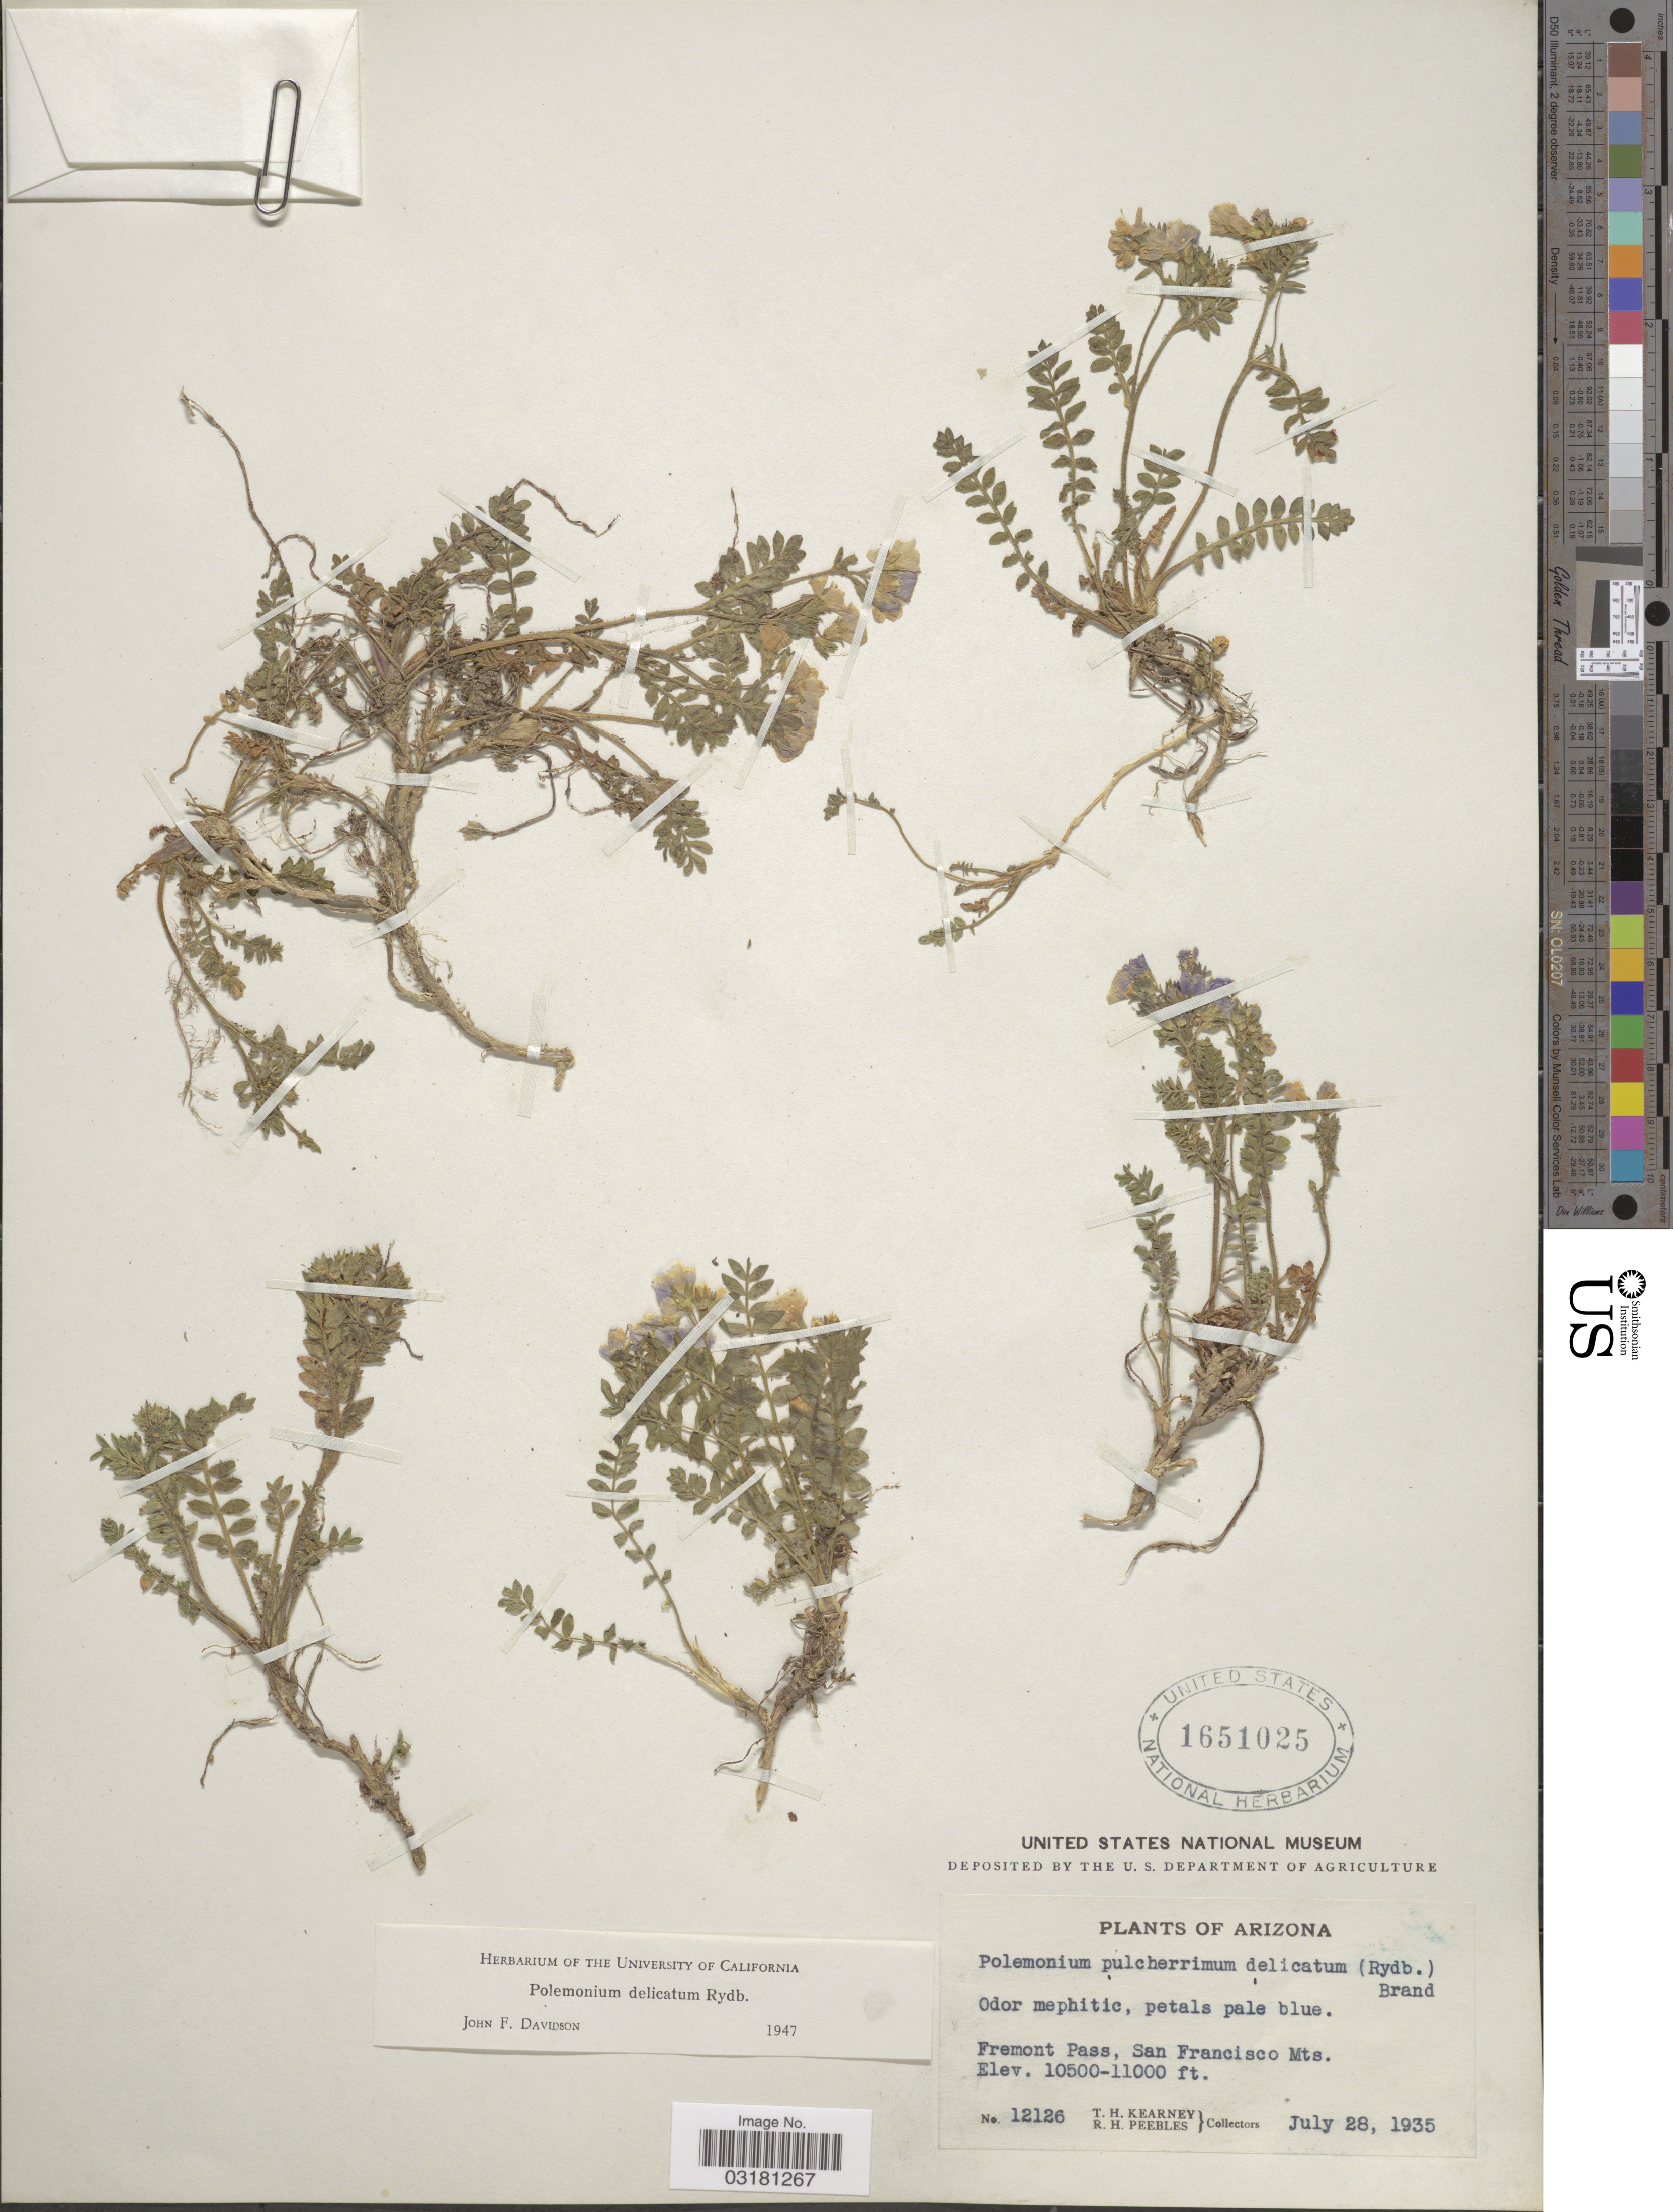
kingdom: Plantae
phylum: Tracheophyta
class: Magnoliopsida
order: Ericales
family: Polemoniaceae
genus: Polemonium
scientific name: Polemonium delicatum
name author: Rydb.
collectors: T. H. Kearney & R. H. Peebles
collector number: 12126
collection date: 1935-07-28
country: United States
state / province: Arizona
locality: Fremont Pass, San Francisco Mts.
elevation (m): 3200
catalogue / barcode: US 1651025